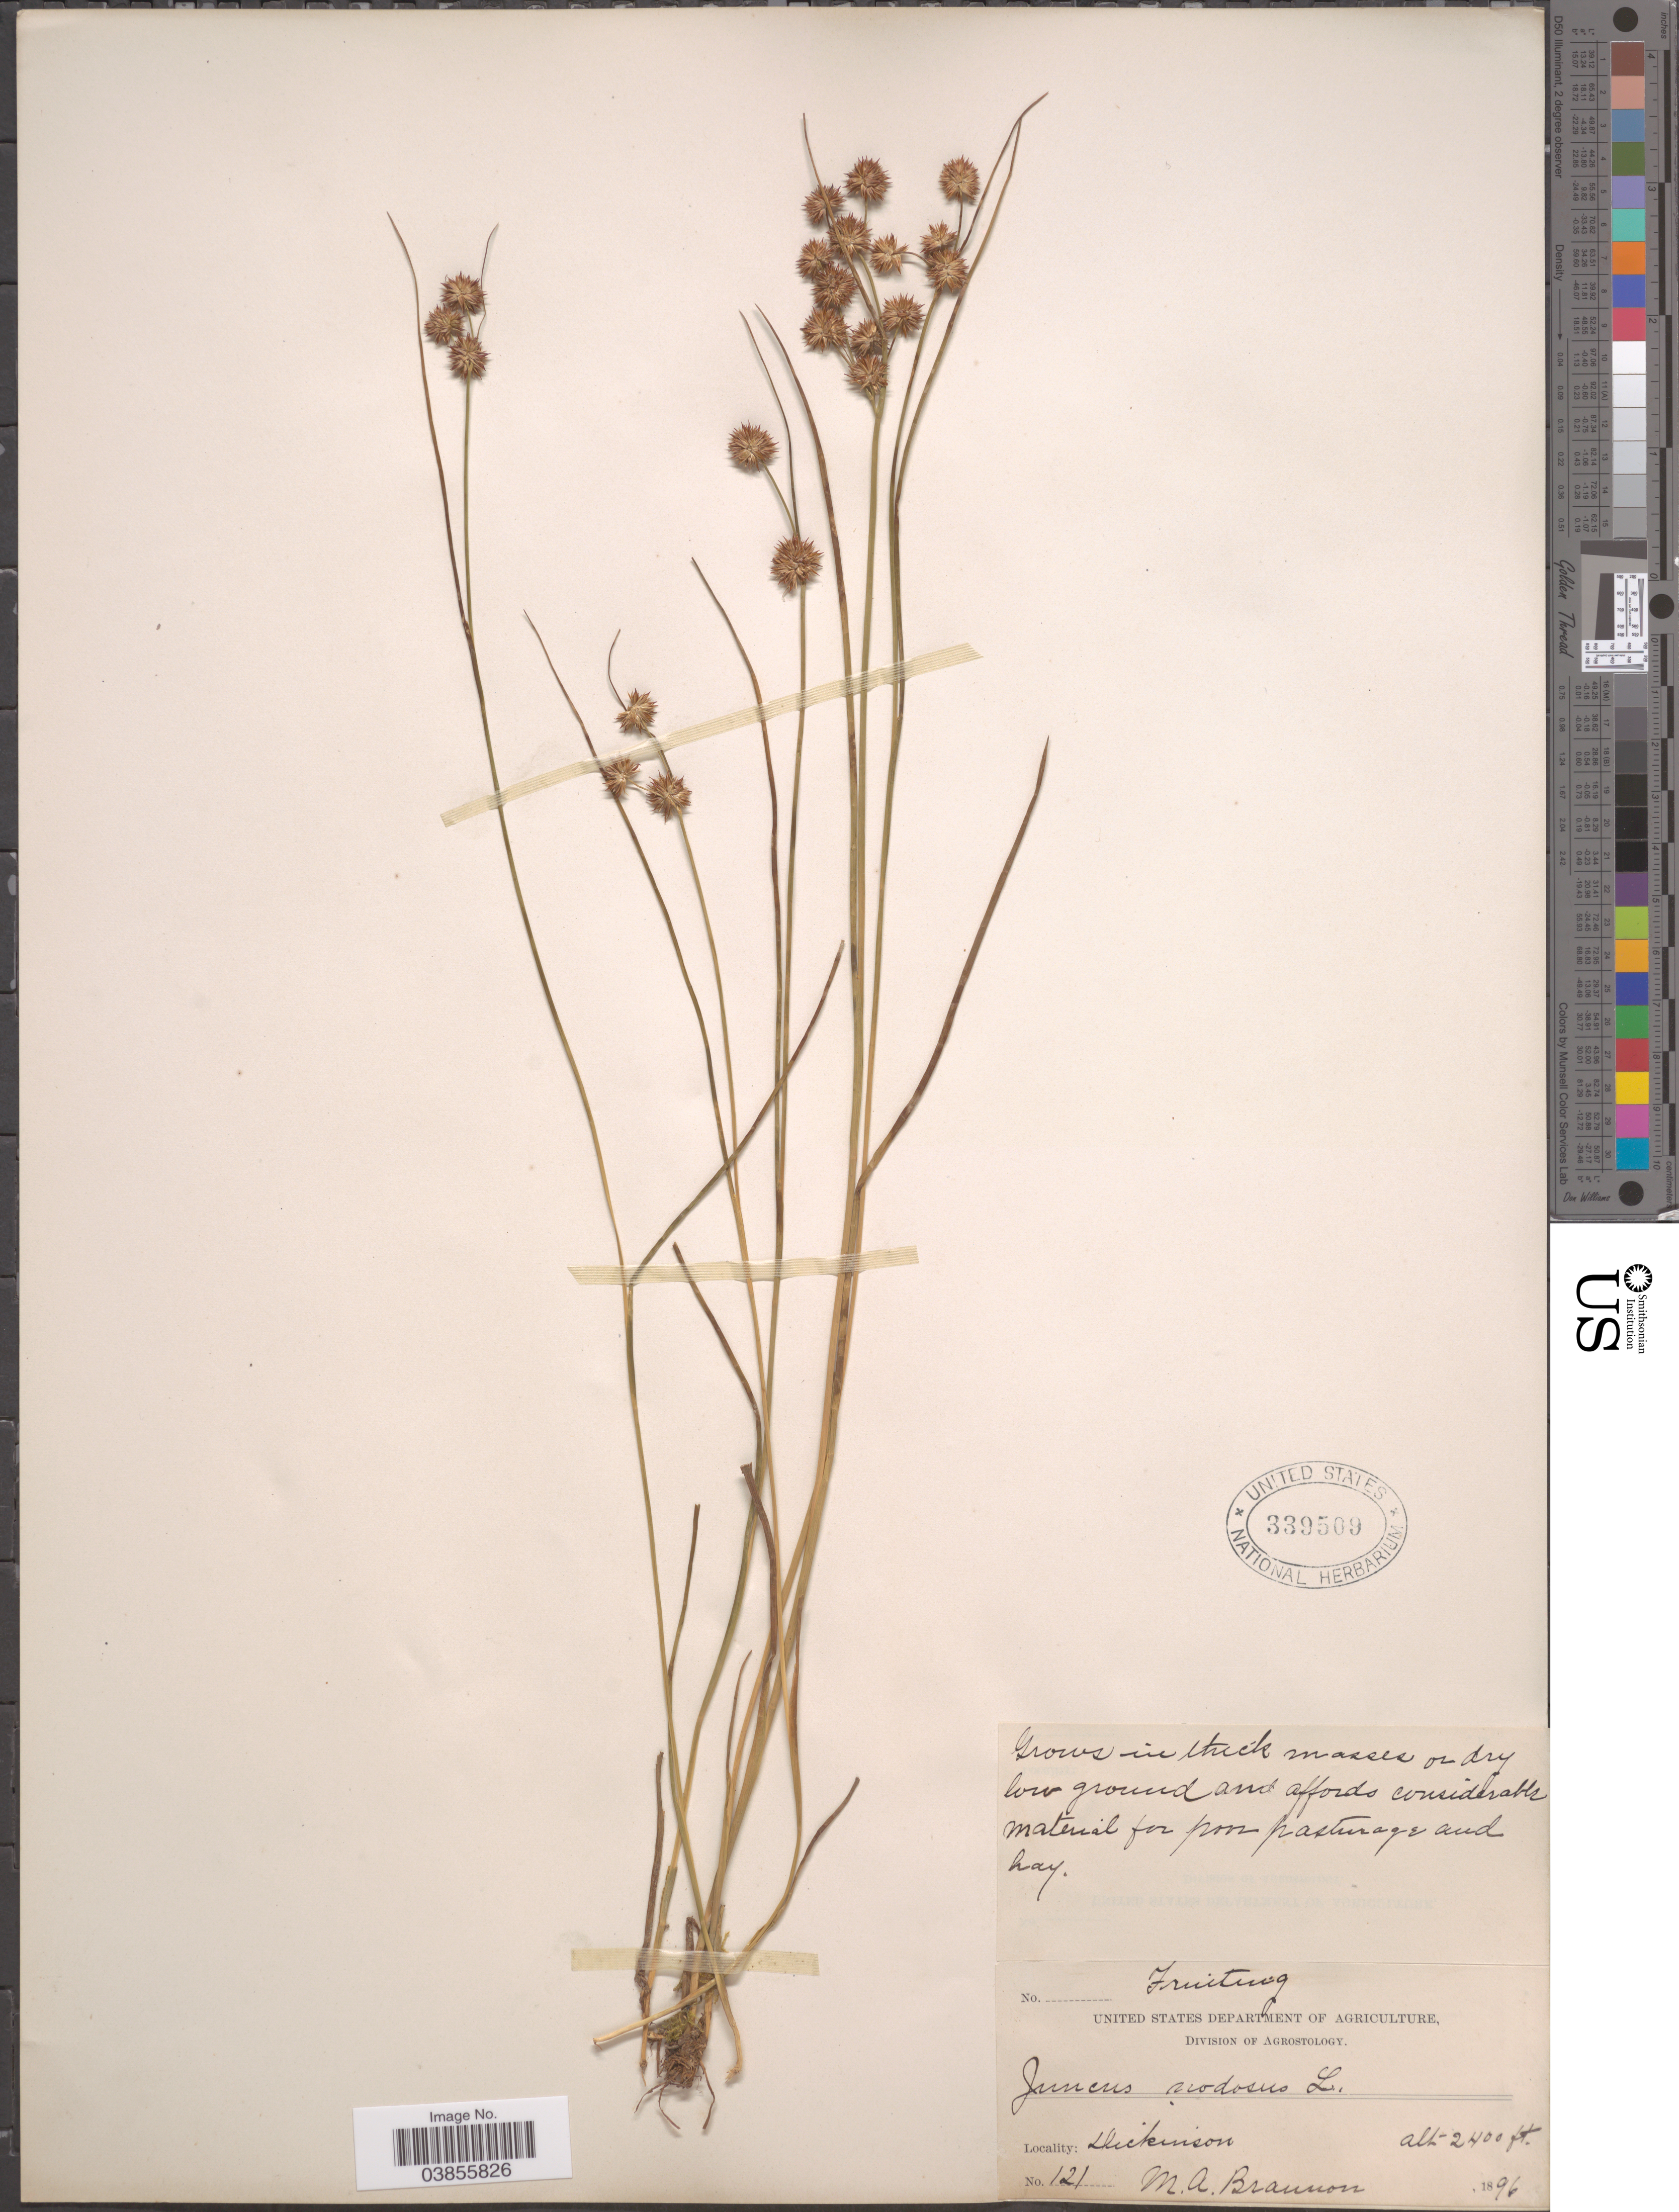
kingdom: Plantae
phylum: Tracheophyta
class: Liliopsida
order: Poales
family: Juncaceae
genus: Juncus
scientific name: Juncus nodosus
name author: L.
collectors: M. Brannon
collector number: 121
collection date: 1896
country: United States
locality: Dickinson.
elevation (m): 732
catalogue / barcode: US 339509